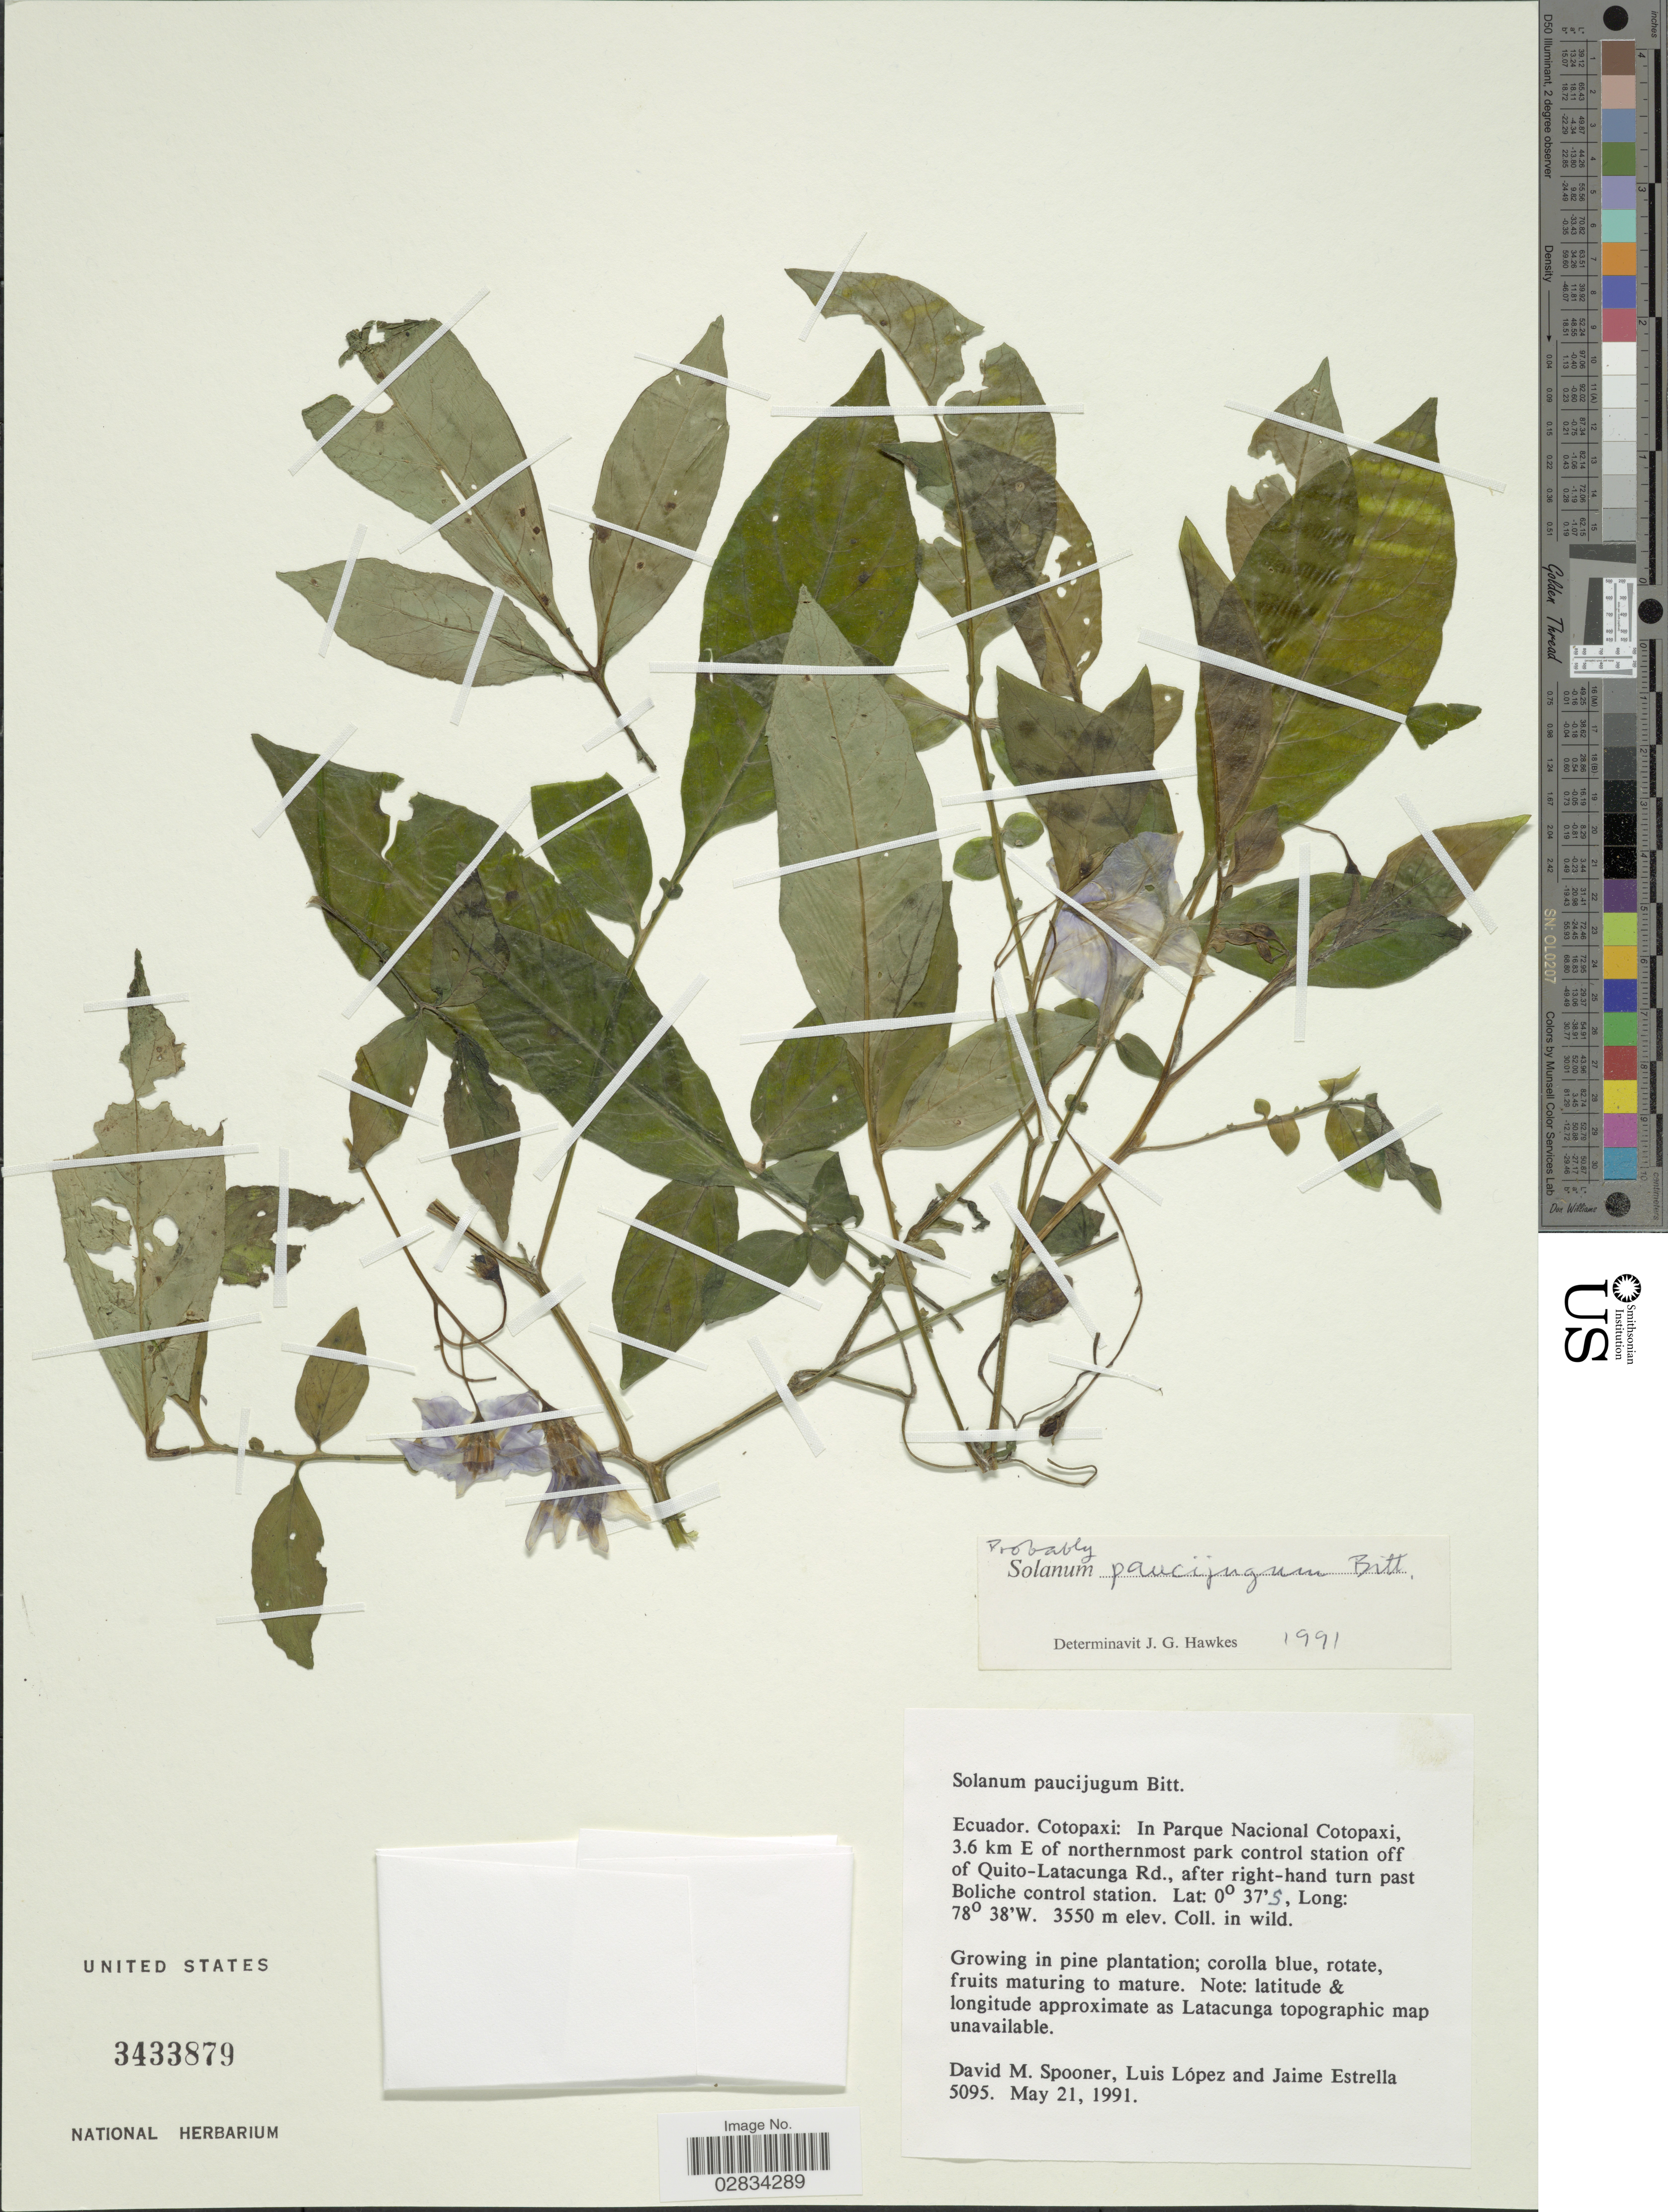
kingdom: Plantae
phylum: Tracheophyta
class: Magnoliopsida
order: Solanales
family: Solanaceae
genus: Solanum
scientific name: Solanum paucijugum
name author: Bitter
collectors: D. Spooner, L. López & J. Estrella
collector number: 5095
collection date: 1991-05-21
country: Ecuador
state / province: Cotopaxi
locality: Cotopaxi: In Parque Nacional Cotopaxi, on N side of park rd, 0.8 km E of northern most park control station off of Quito-Latacunga Rd., after right-hand turn past Boliche control station.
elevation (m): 3550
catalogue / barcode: US 3433879